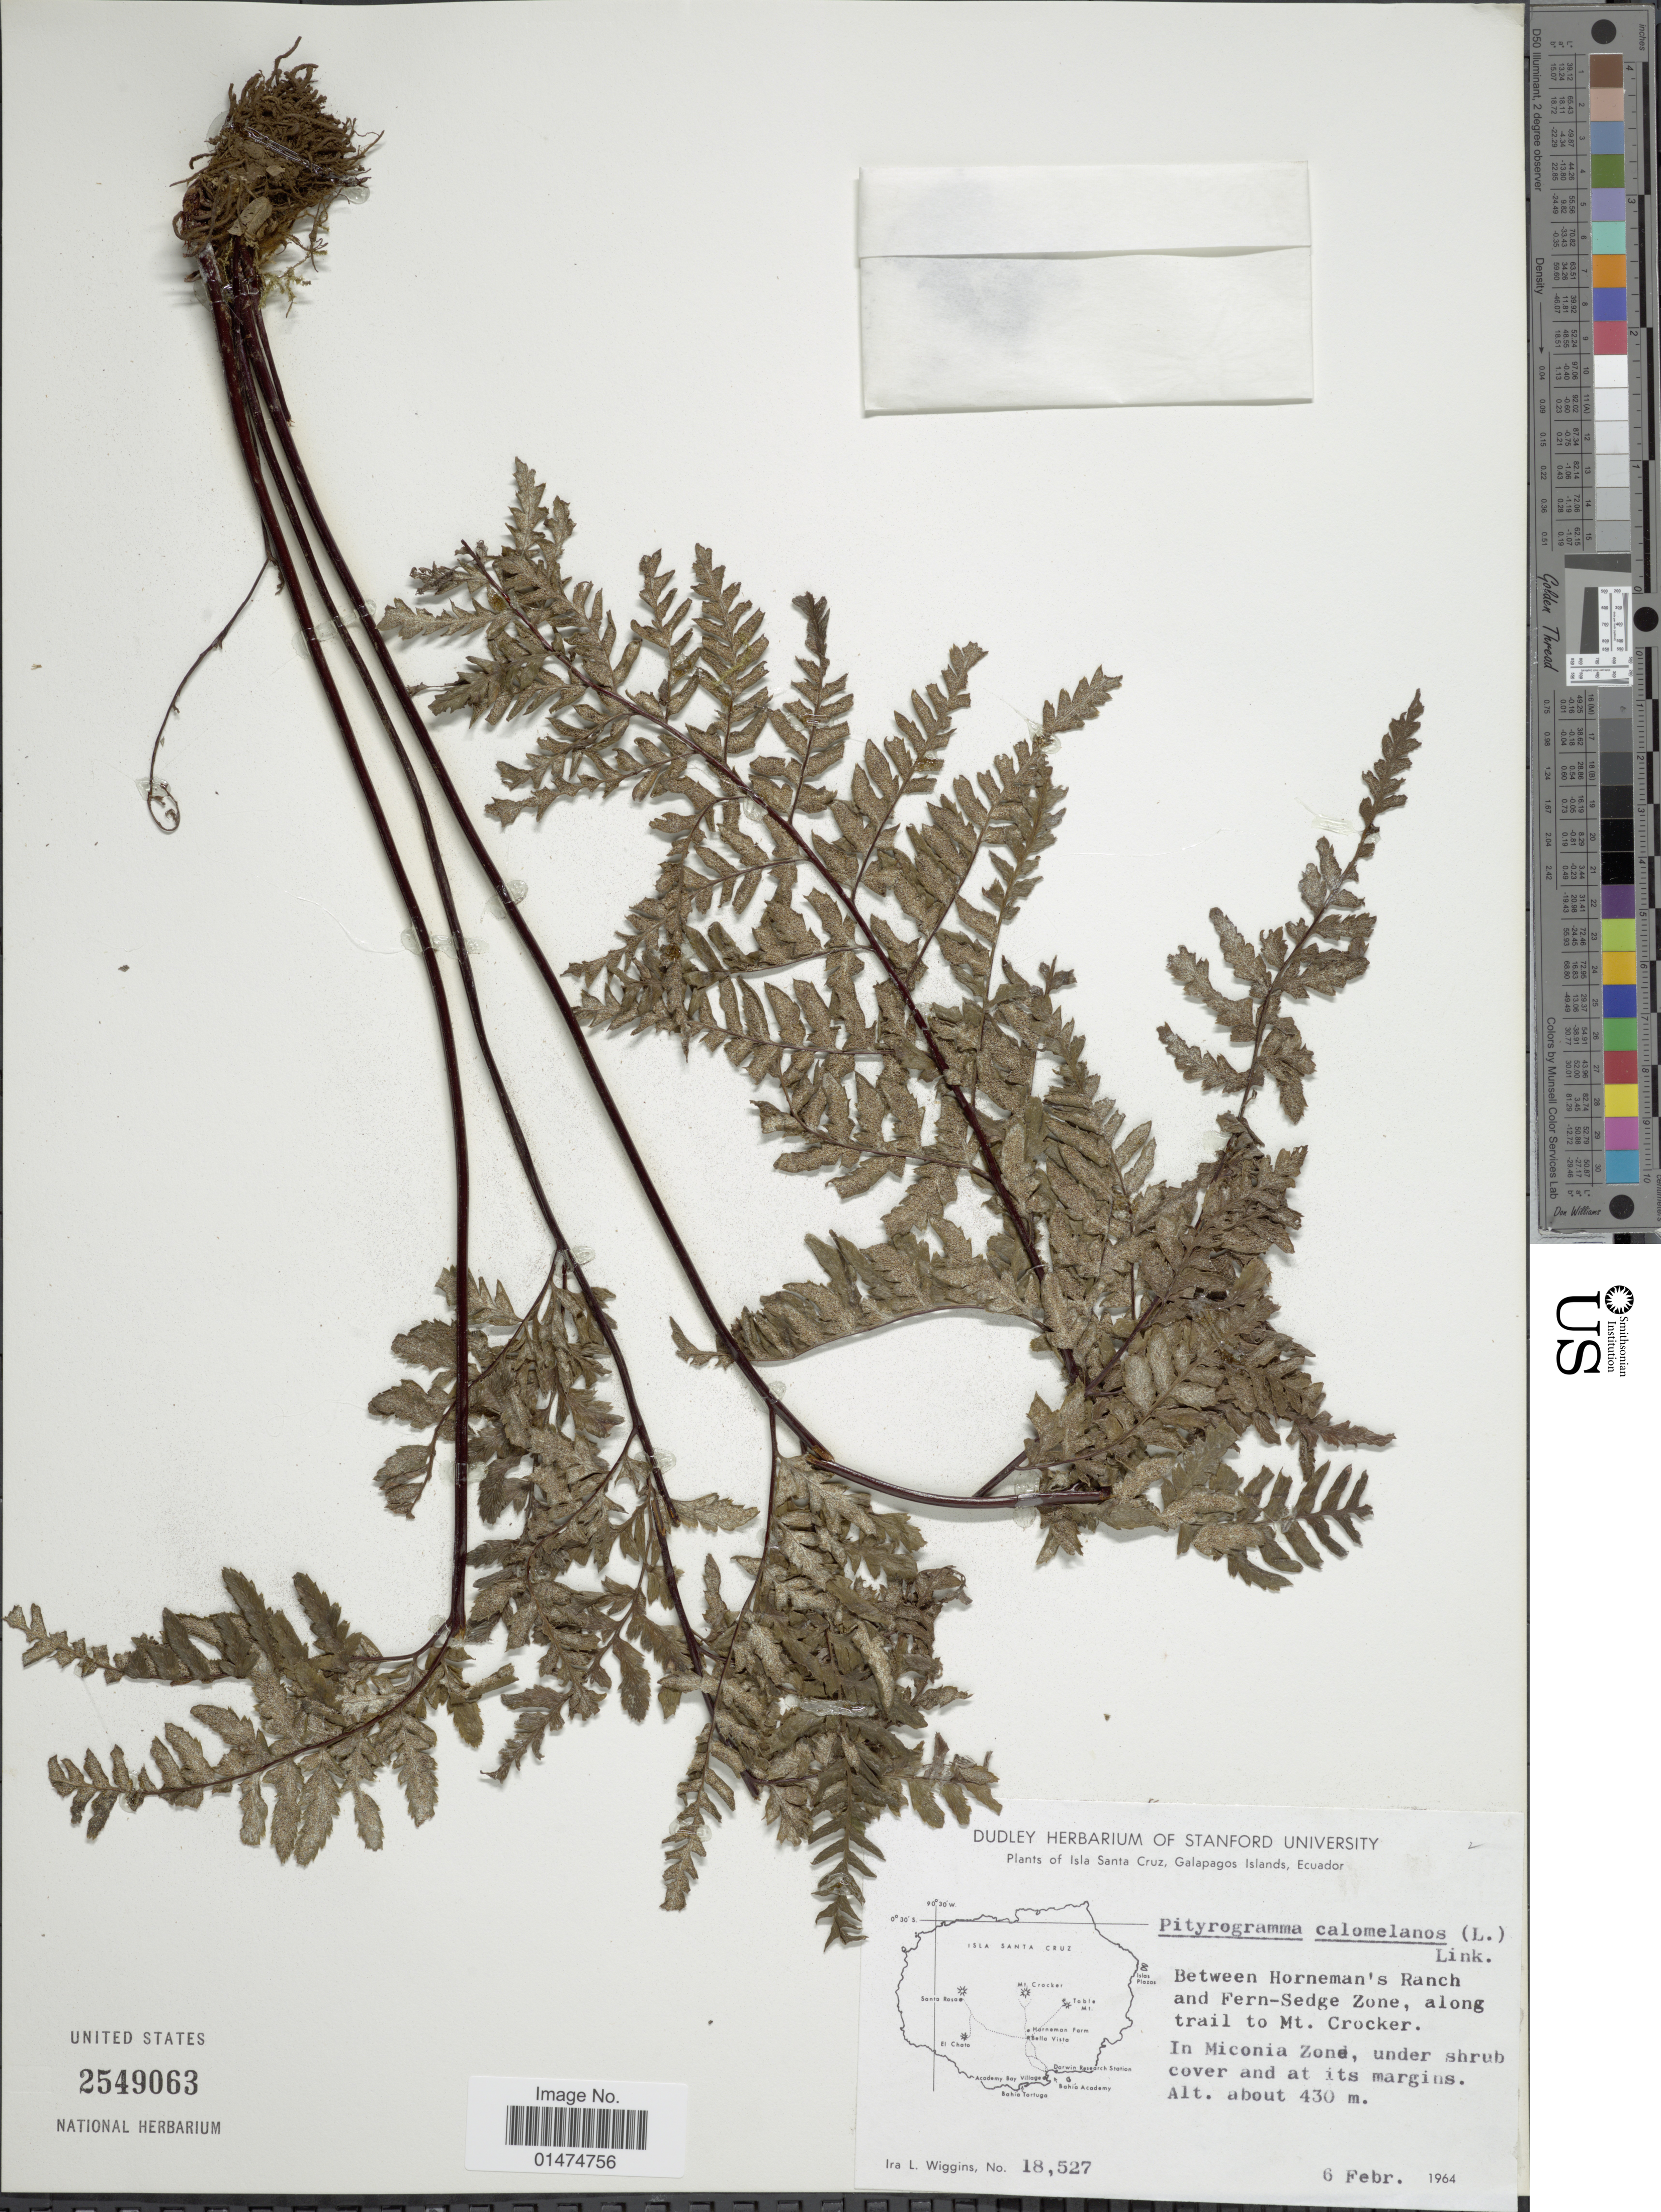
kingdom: Plantae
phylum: Tracheophyta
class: Polypodiopsida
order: Polypodiales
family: Pteridaceae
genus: Pityrogramma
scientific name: Pityrogramma calomelanos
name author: (L.) Link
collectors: I. L. Wiggins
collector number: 18527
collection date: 1964-02-06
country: Ecuador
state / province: Colón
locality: Isla Santa Cruz, Galapagos Islands, between Hornemans, Ranch and Fern-Sedge Zone, along trail to Mt. Crocker.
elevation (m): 430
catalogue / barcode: US 2549063